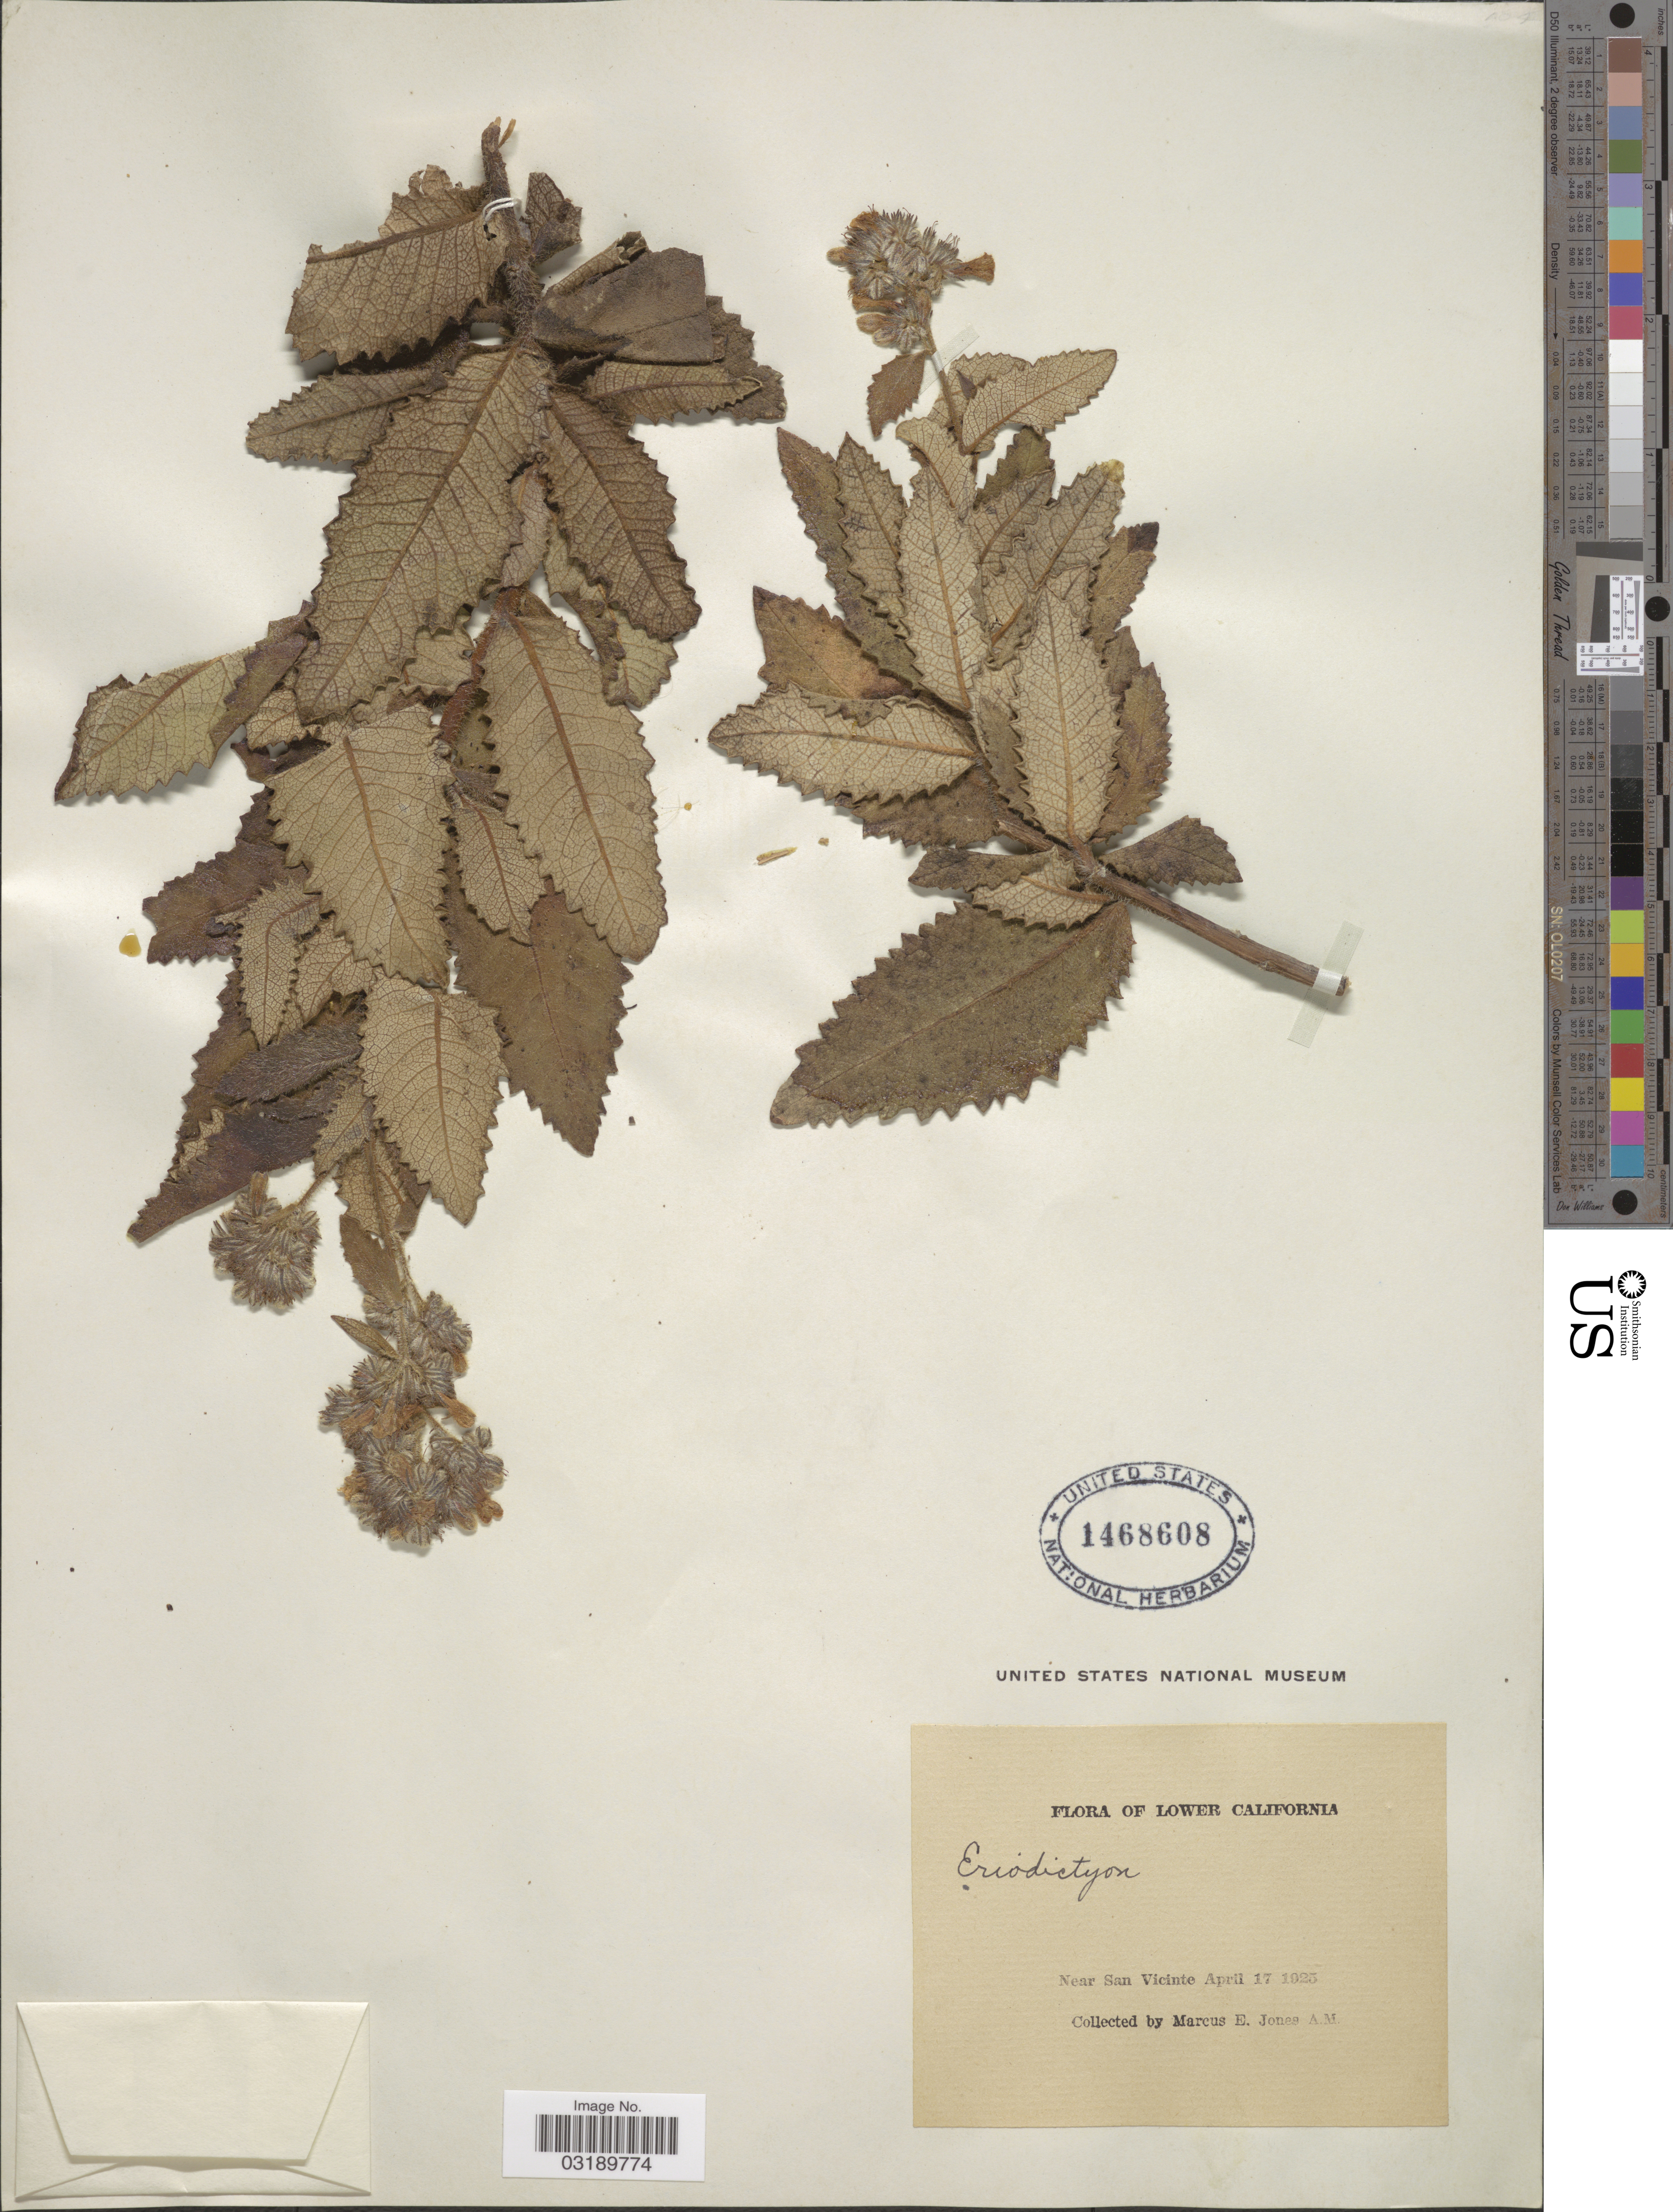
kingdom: Plantae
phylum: Tracheophyta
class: Magnoliopsida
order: Boraginales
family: Namaceae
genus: Eriodictyon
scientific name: Eriodictyon sessilifolium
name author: Greene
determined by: Rogers, Z. S.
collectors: M. E. Jones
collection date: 1925-04-17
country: Mexico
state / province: Baja California Norte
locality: Lower California. Near San Vicinte.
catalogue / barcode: US 1468608